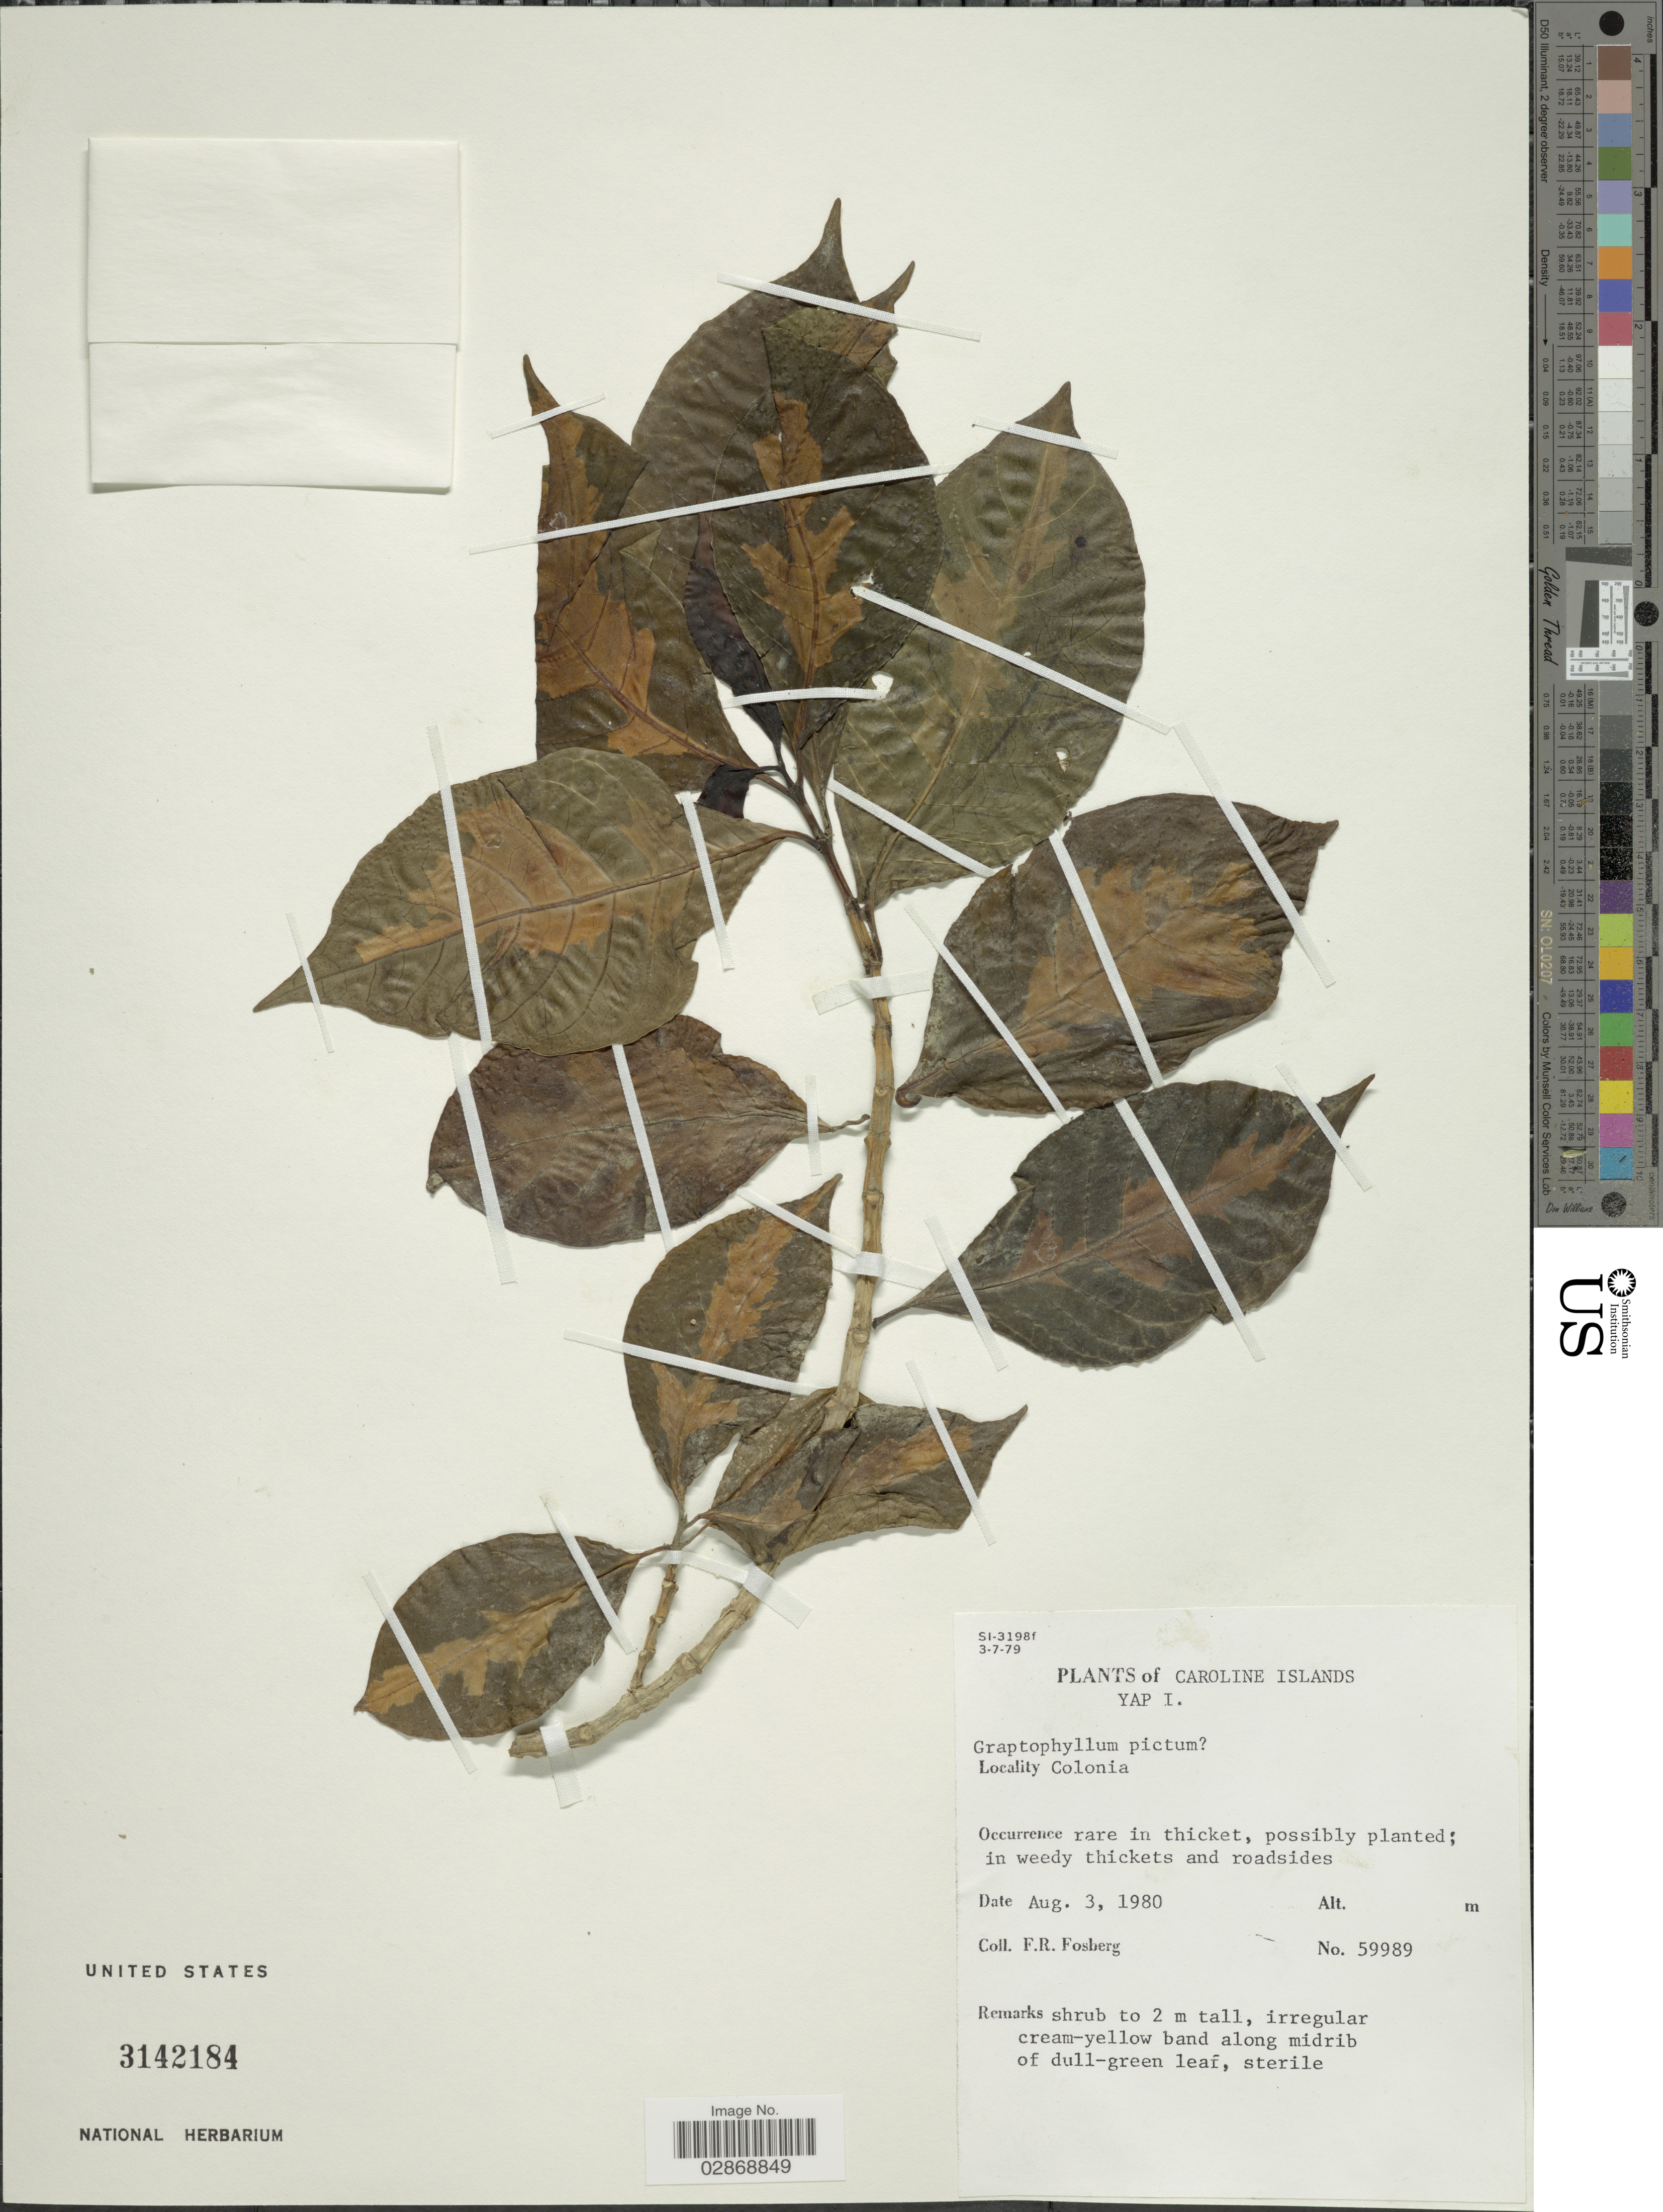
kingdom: Plantae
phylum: Tracheophyta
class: Magnoliopsida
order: Lamiales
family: Acanthaceae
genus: Graptophyllum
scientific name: Graptophyllum pictum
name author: (L.) Griff.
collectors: F. R. Fosberg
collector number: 59989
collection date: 1980-08-03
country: Micronesia, Federated States of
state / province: Yap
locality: Caroline Islands. Yap I. Colonia.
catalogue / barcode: US 3142184